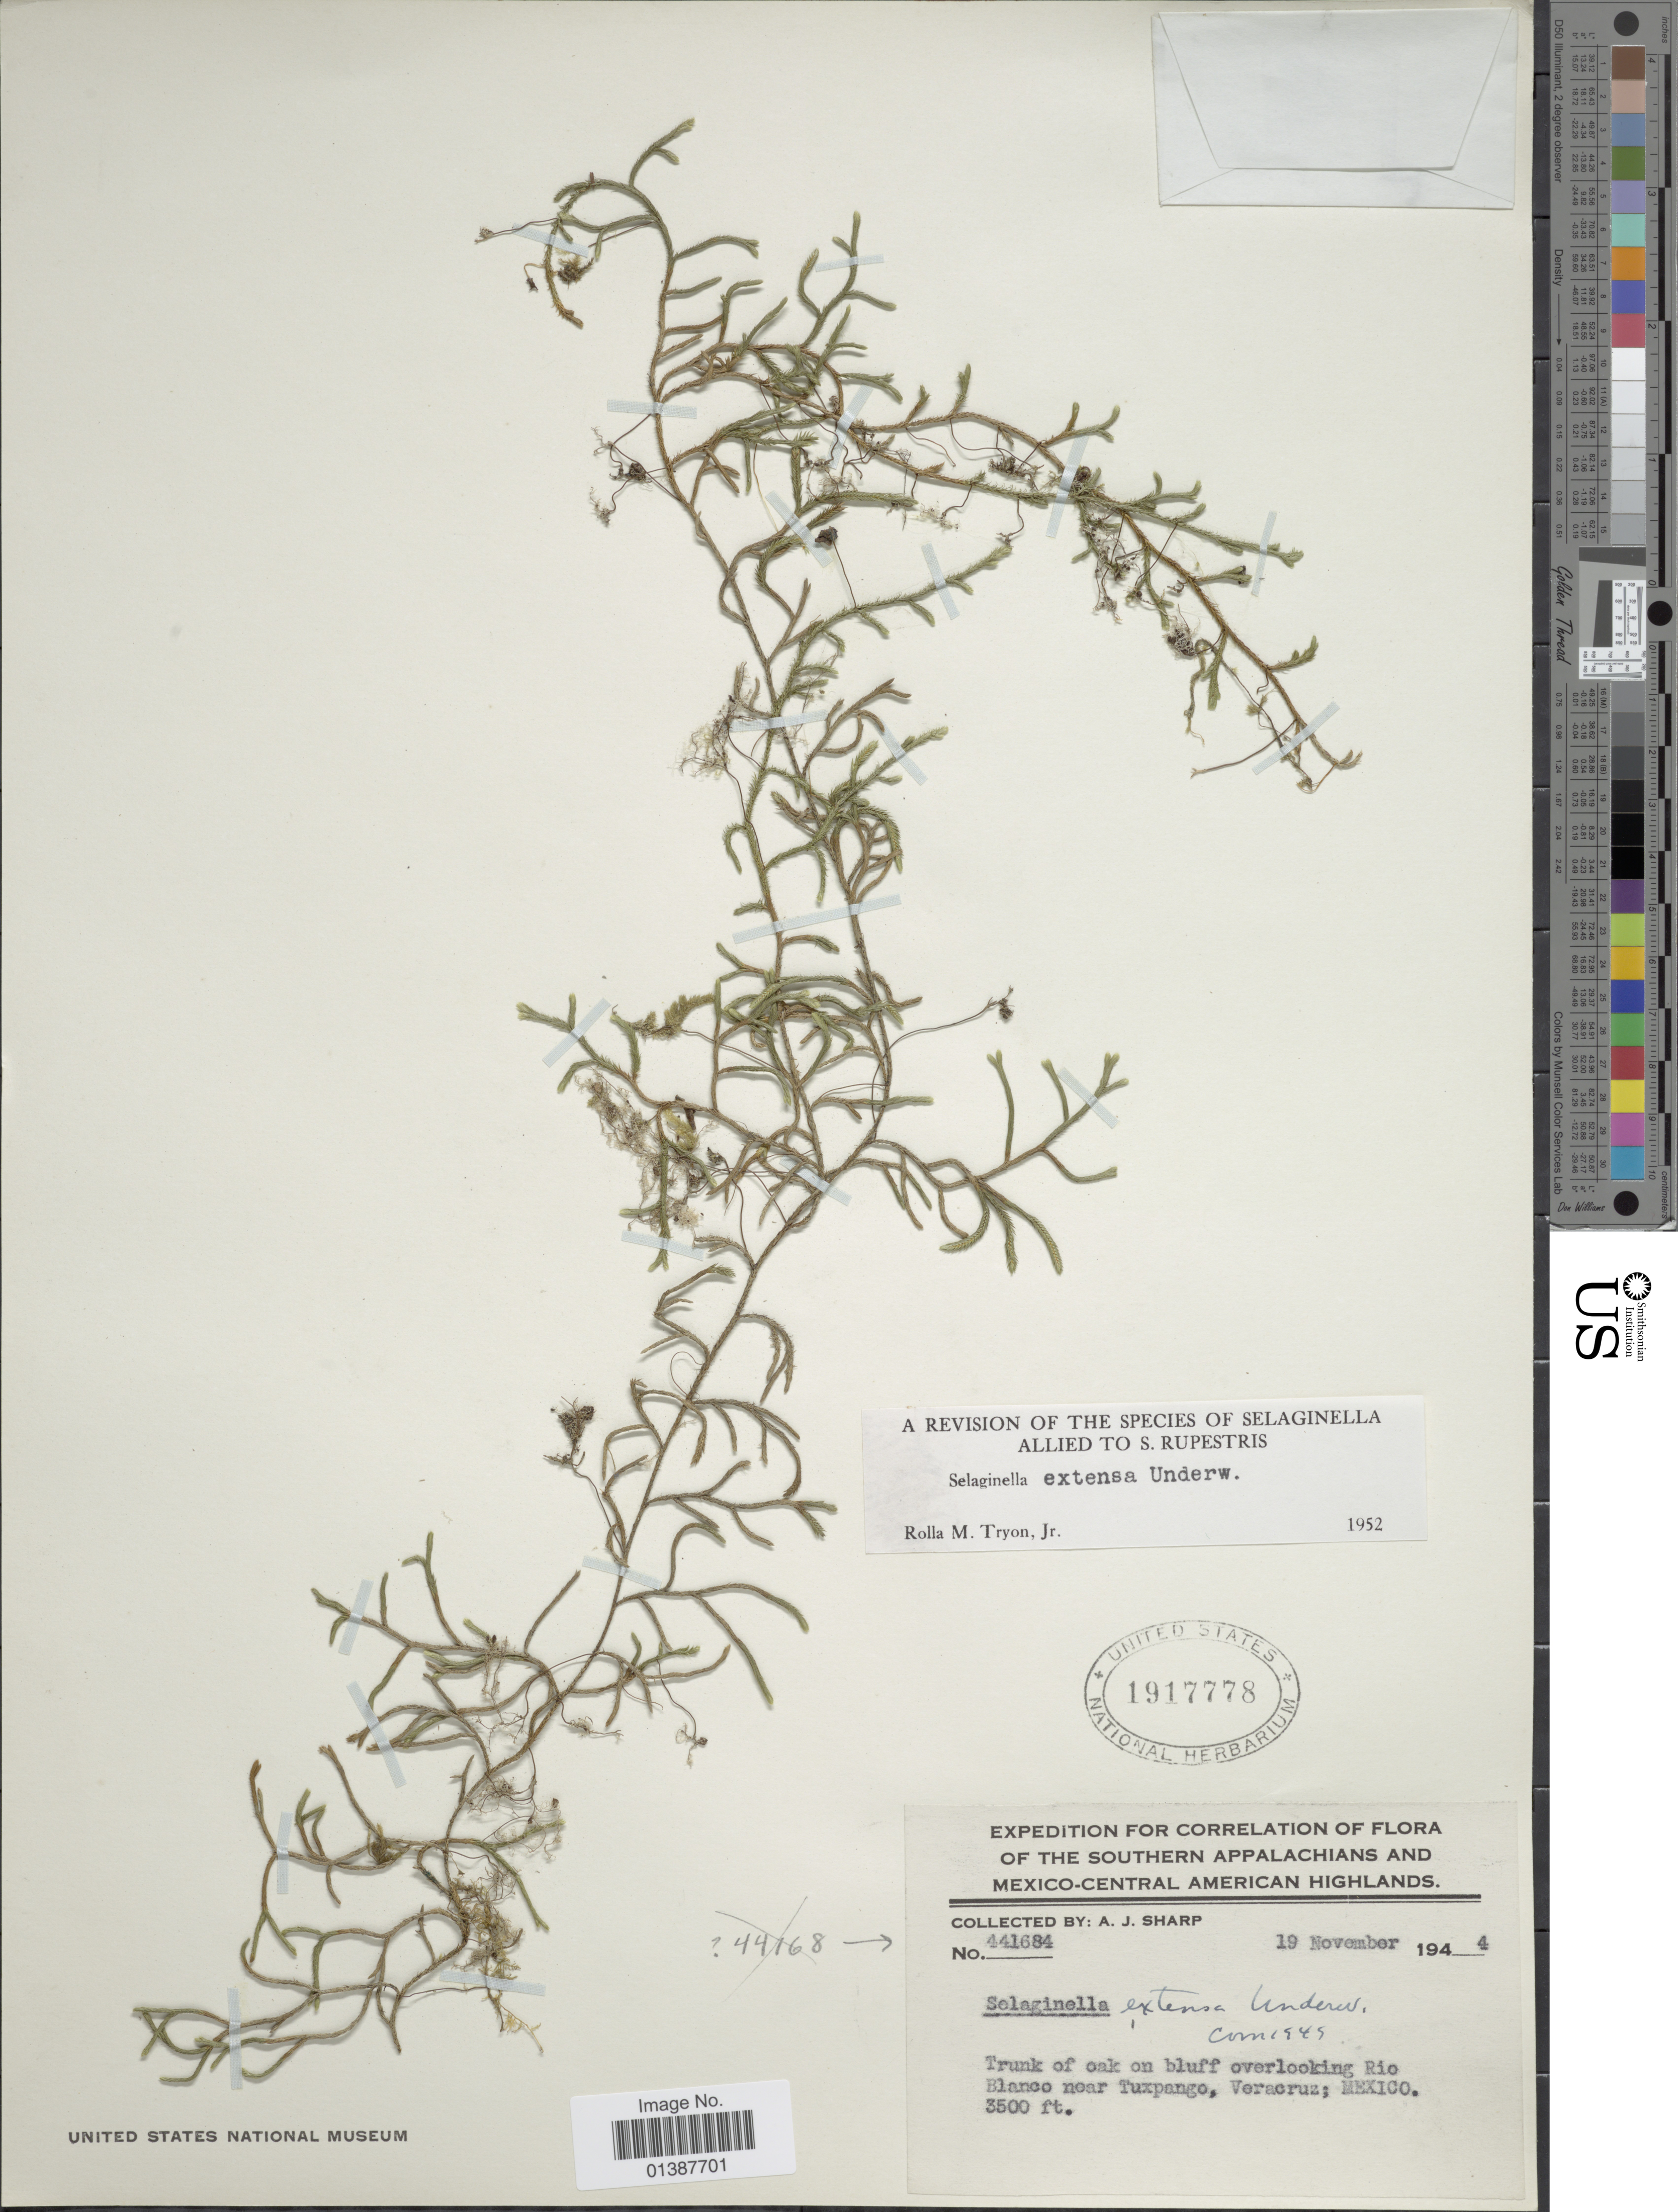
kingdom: Plantae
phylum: Tracheophyta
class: Lycopodiopsida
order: Selaginellales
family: Selaginellaceae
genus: Selaginella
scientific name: Selaginella extensa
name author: Underw.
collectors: A. J. Sharp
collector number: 441684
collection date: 1944-11-19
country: Mexico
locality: Trunk of oak on bluff overlooking Rio Blanco near Tuxpango, Veracruz, Southern Appalachians and Mexico-Central American Highlands.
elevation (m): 1067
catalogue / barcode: US 1917778